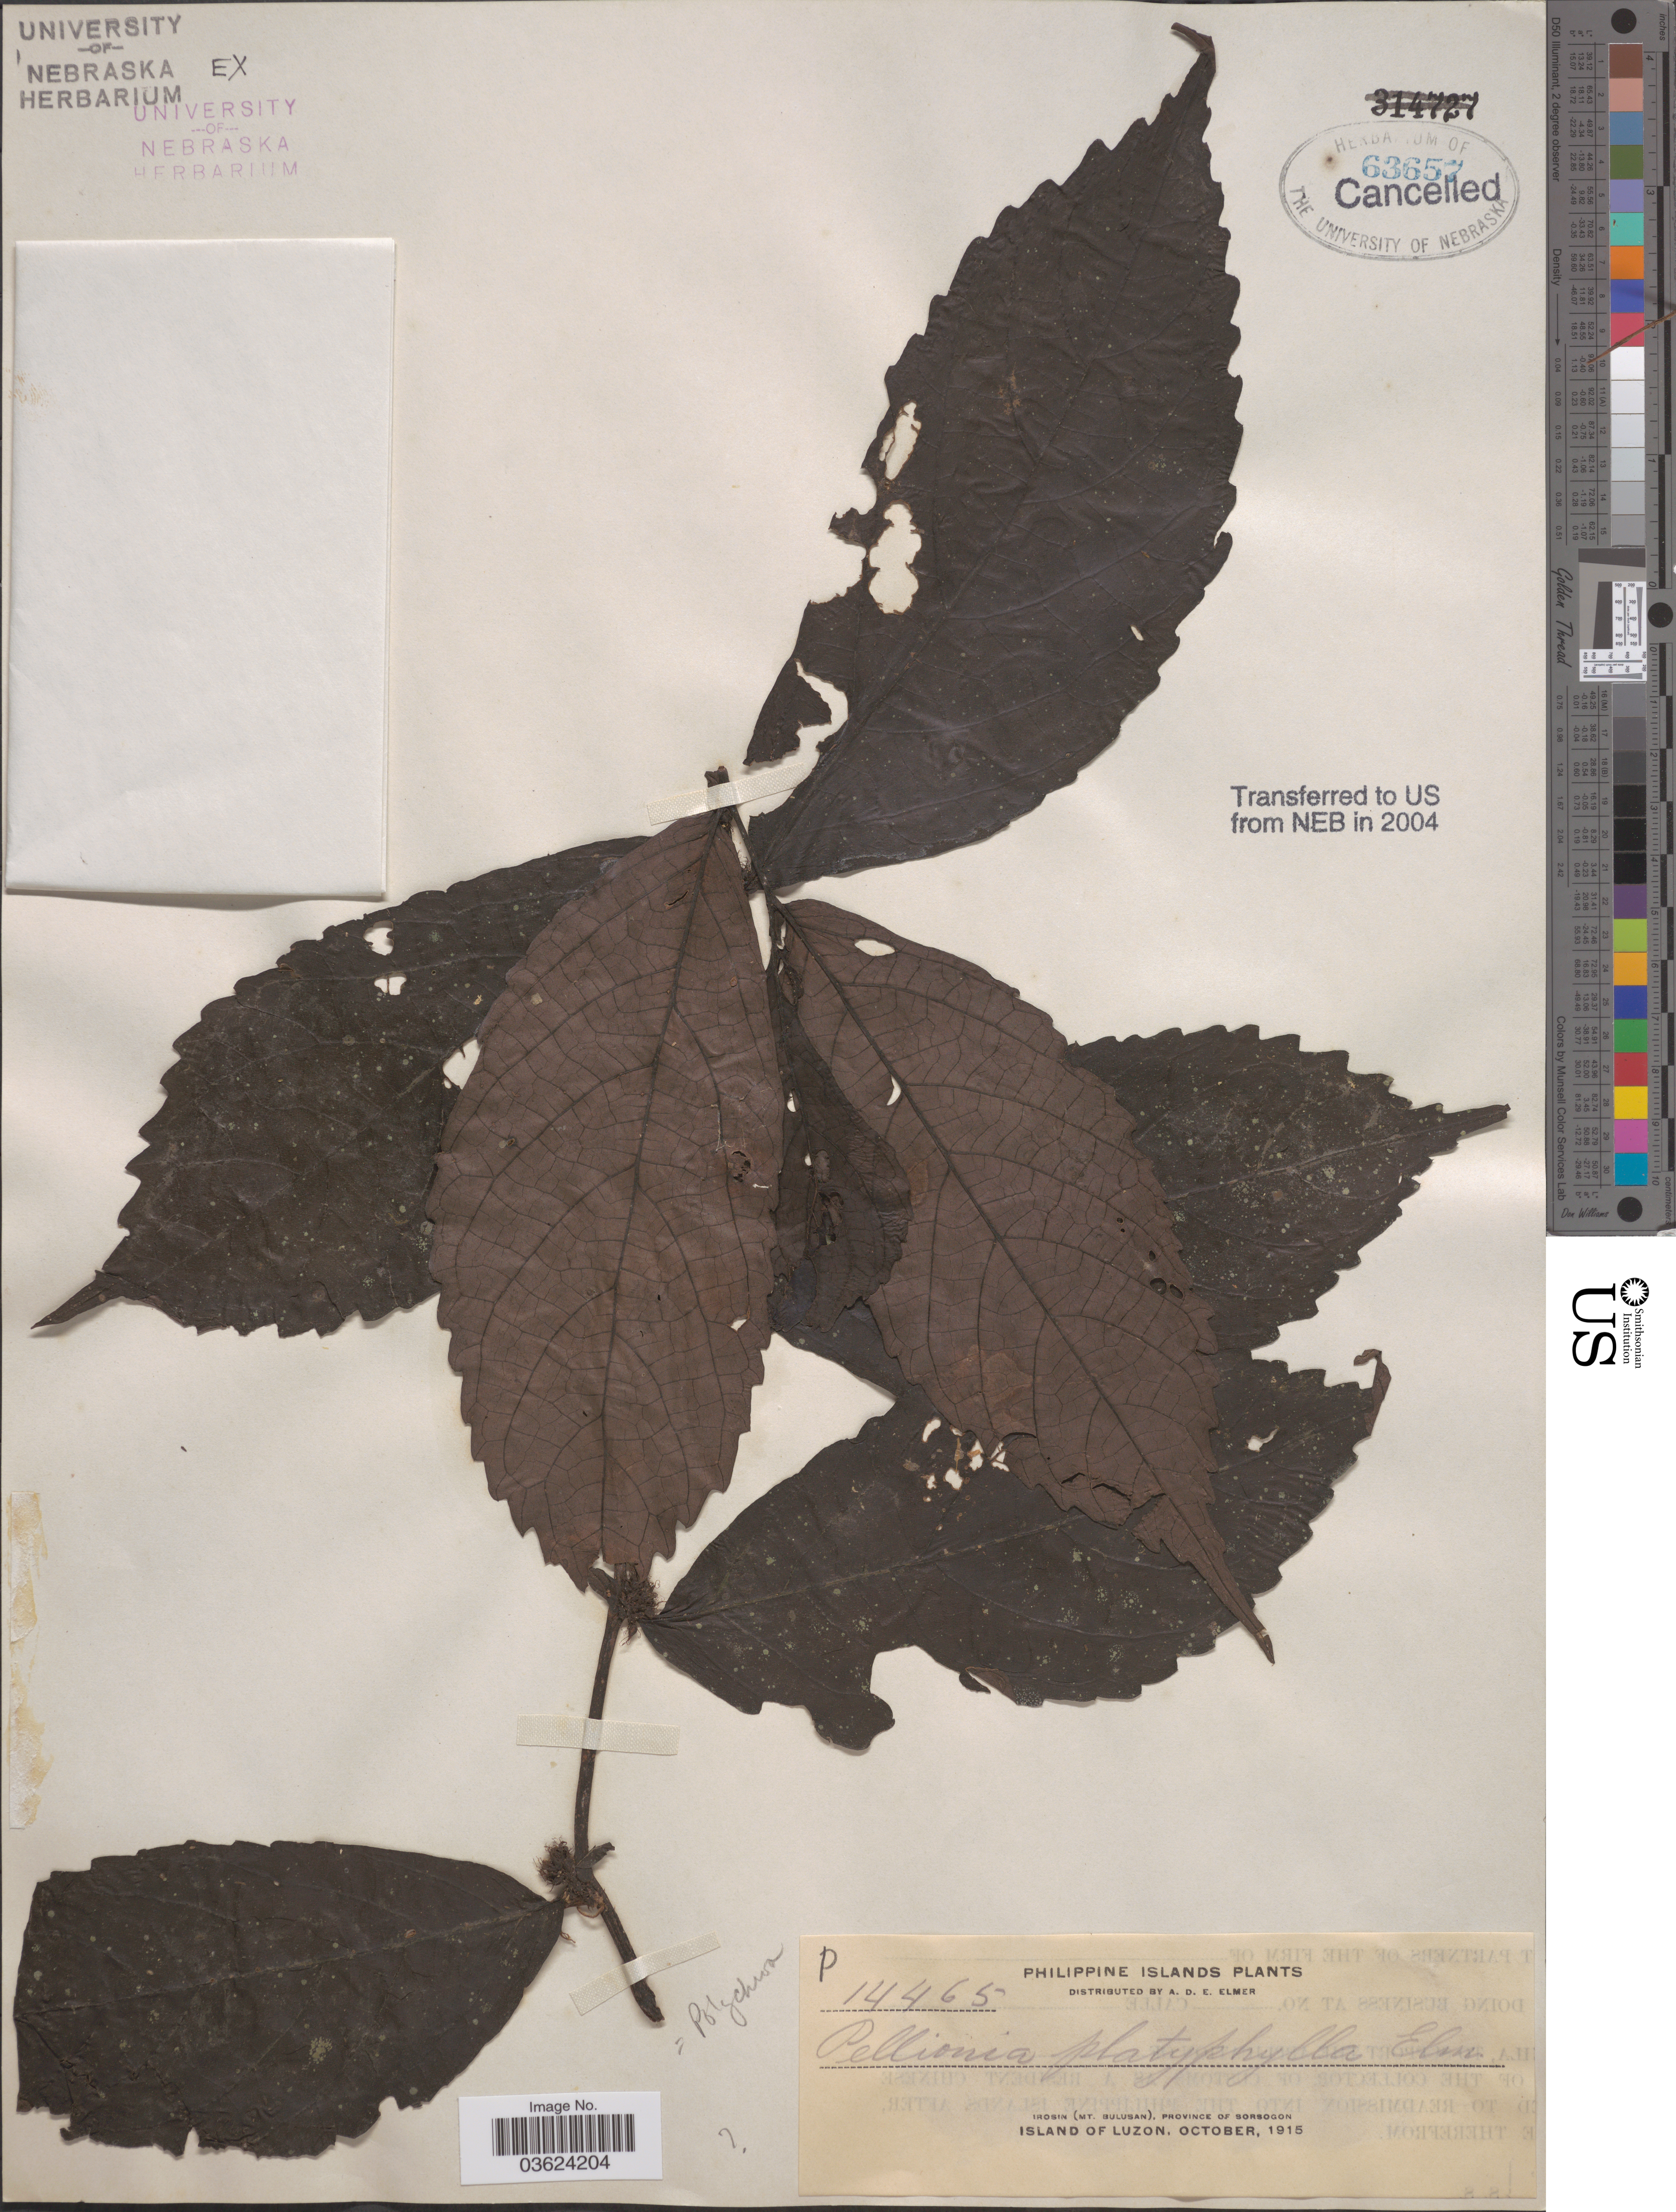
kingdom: Plantae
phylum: Tracheophyta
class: Magnoliopsida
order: Rosales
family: Urticaceae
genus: Elatostema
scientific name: Elatostema sinuatum var. sinuatum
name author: (Blume) Hassk.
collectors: A. D. E. Elmer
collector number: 14465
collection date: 1915-10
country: Philippines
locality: Philippine Islands. Irosin (Mt. Bulusan), Province of Sorsogon. Island of Luzon.